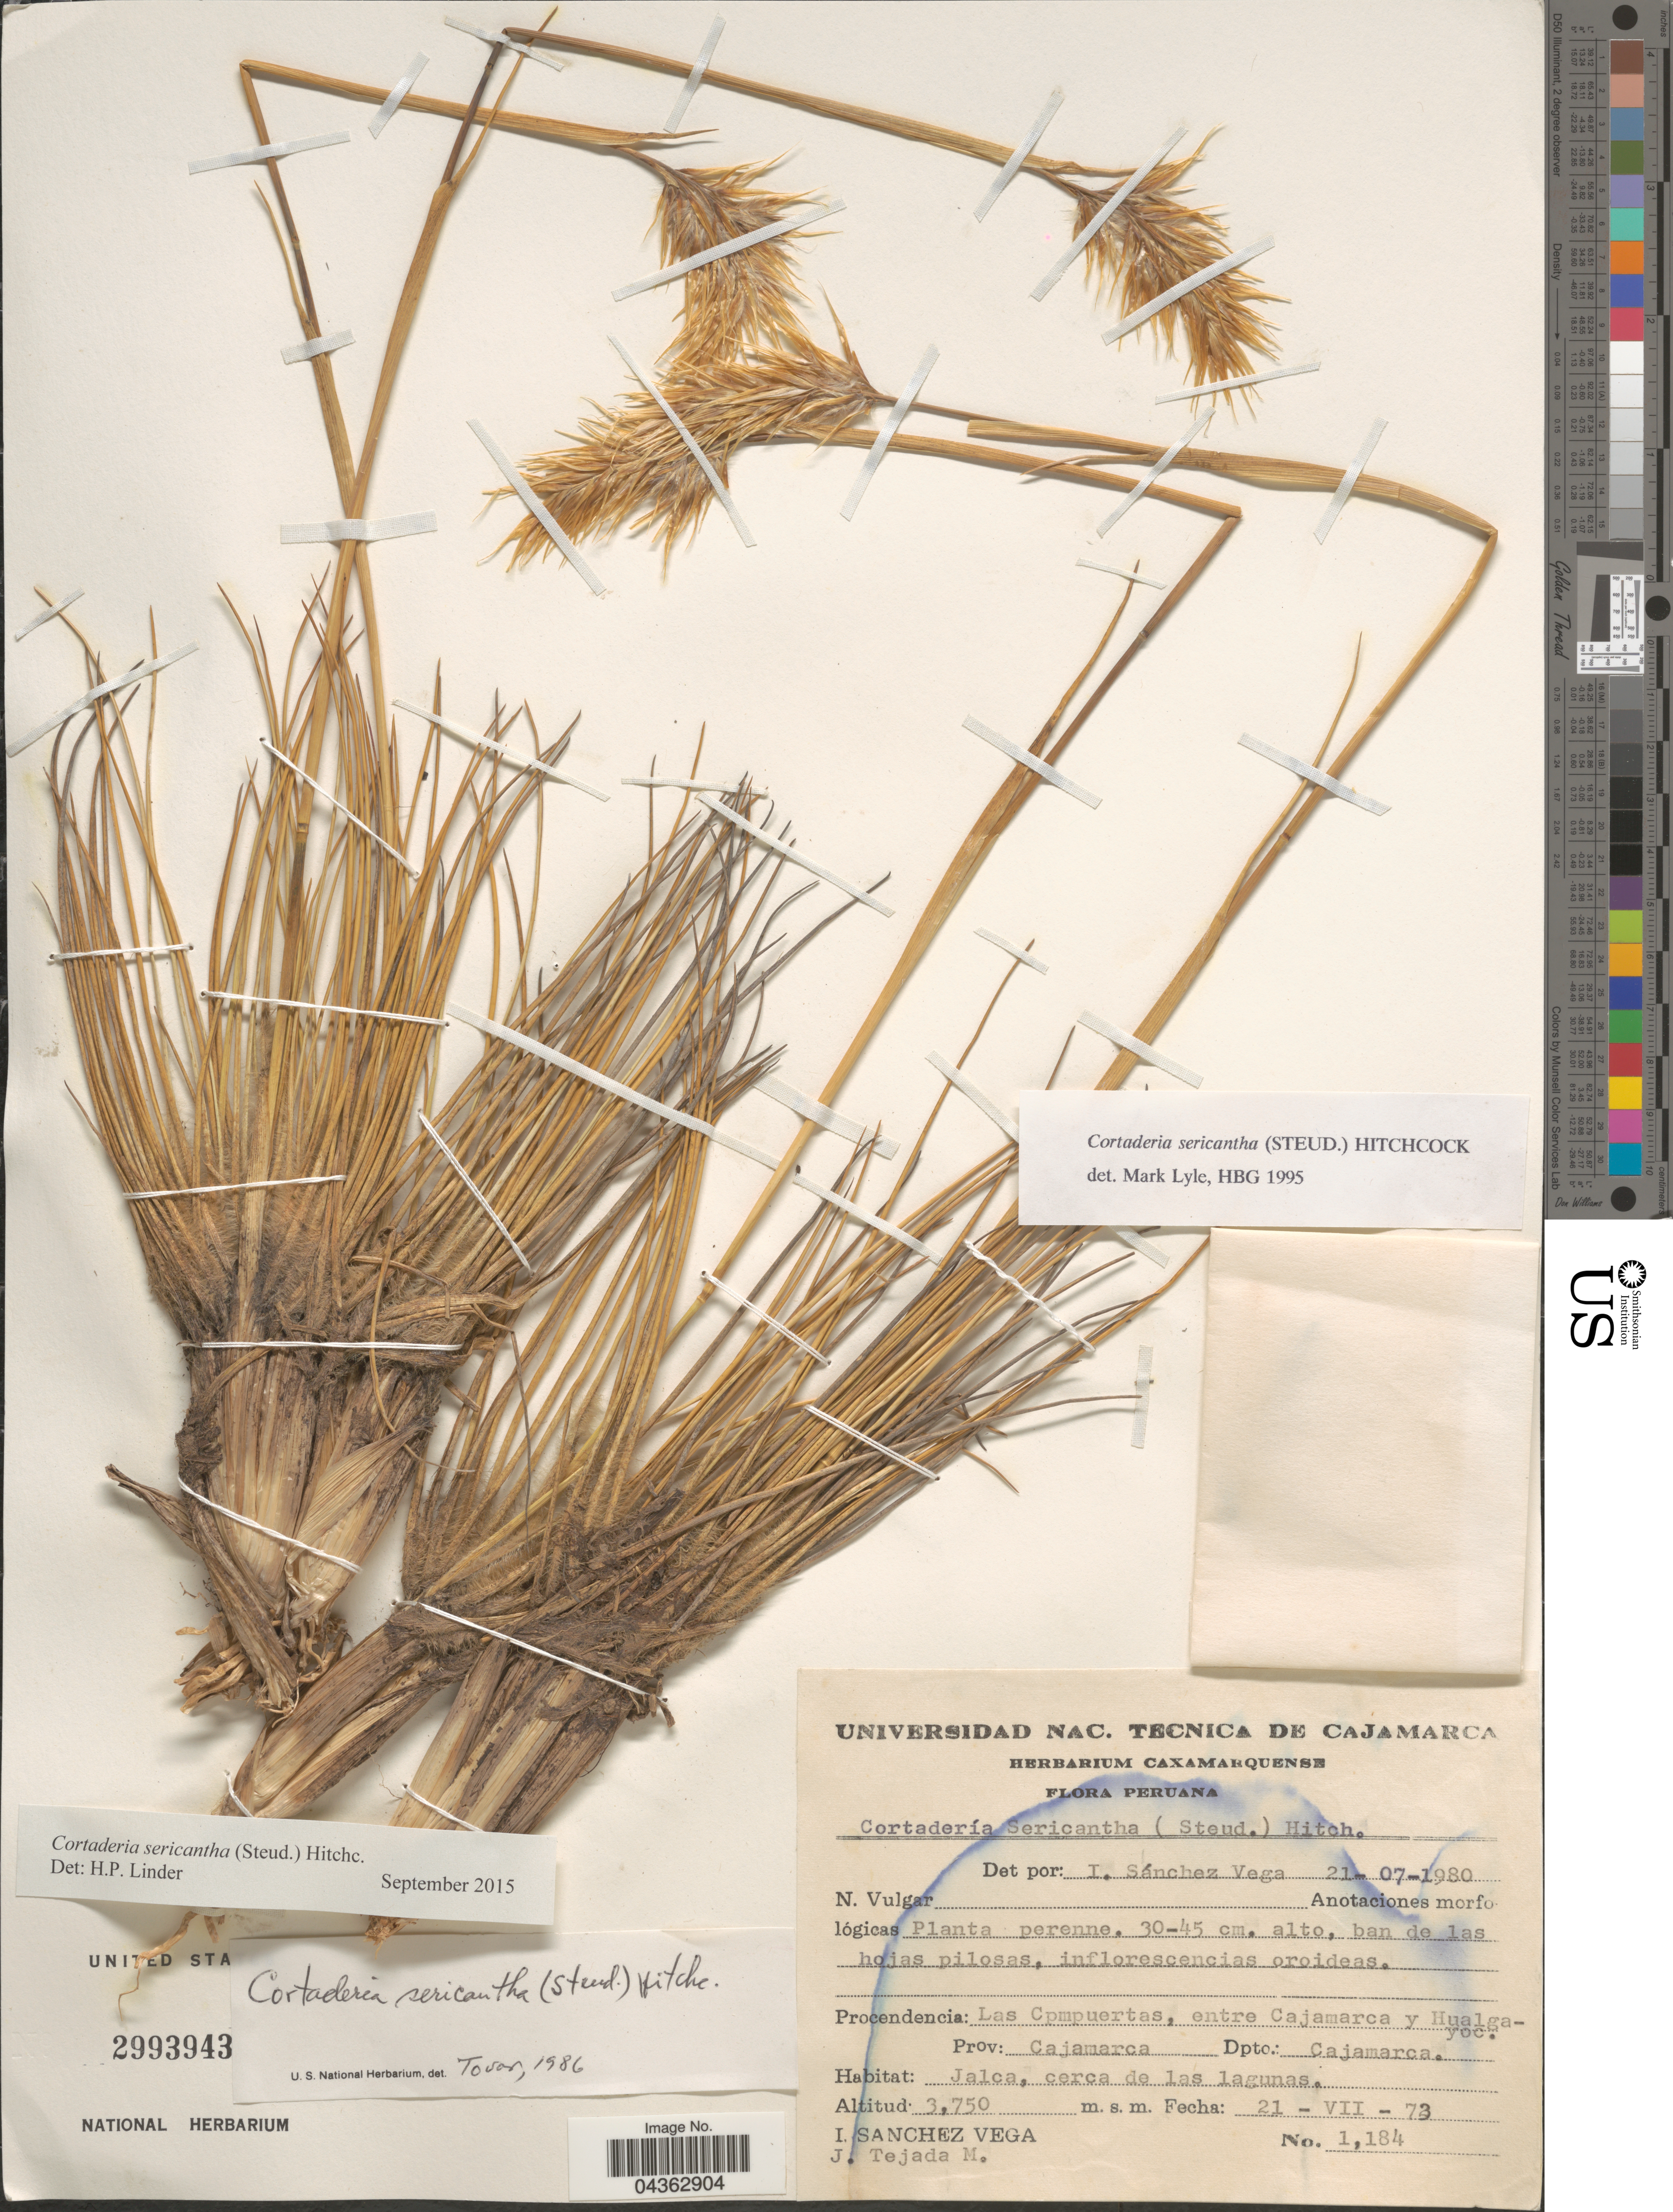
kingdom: Plantae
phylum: Tracheophyta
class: Liliopsida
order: Poales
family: Poaceae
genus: Cortaderia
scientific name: Cortaderia sericantha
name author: (Steud.) Hitchc.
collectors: I. Sánchez Vega & J. Tejada M.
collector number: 1184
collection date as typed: Transcribed d/m/y: 21/7/73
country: Peru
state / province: Cajamarca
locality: Procedencia: Las Cpmpuertas, entre Cajamarca y Hualgayoc. Dpto.: Cajamarca.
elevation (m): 3750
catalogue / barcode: US 2993943